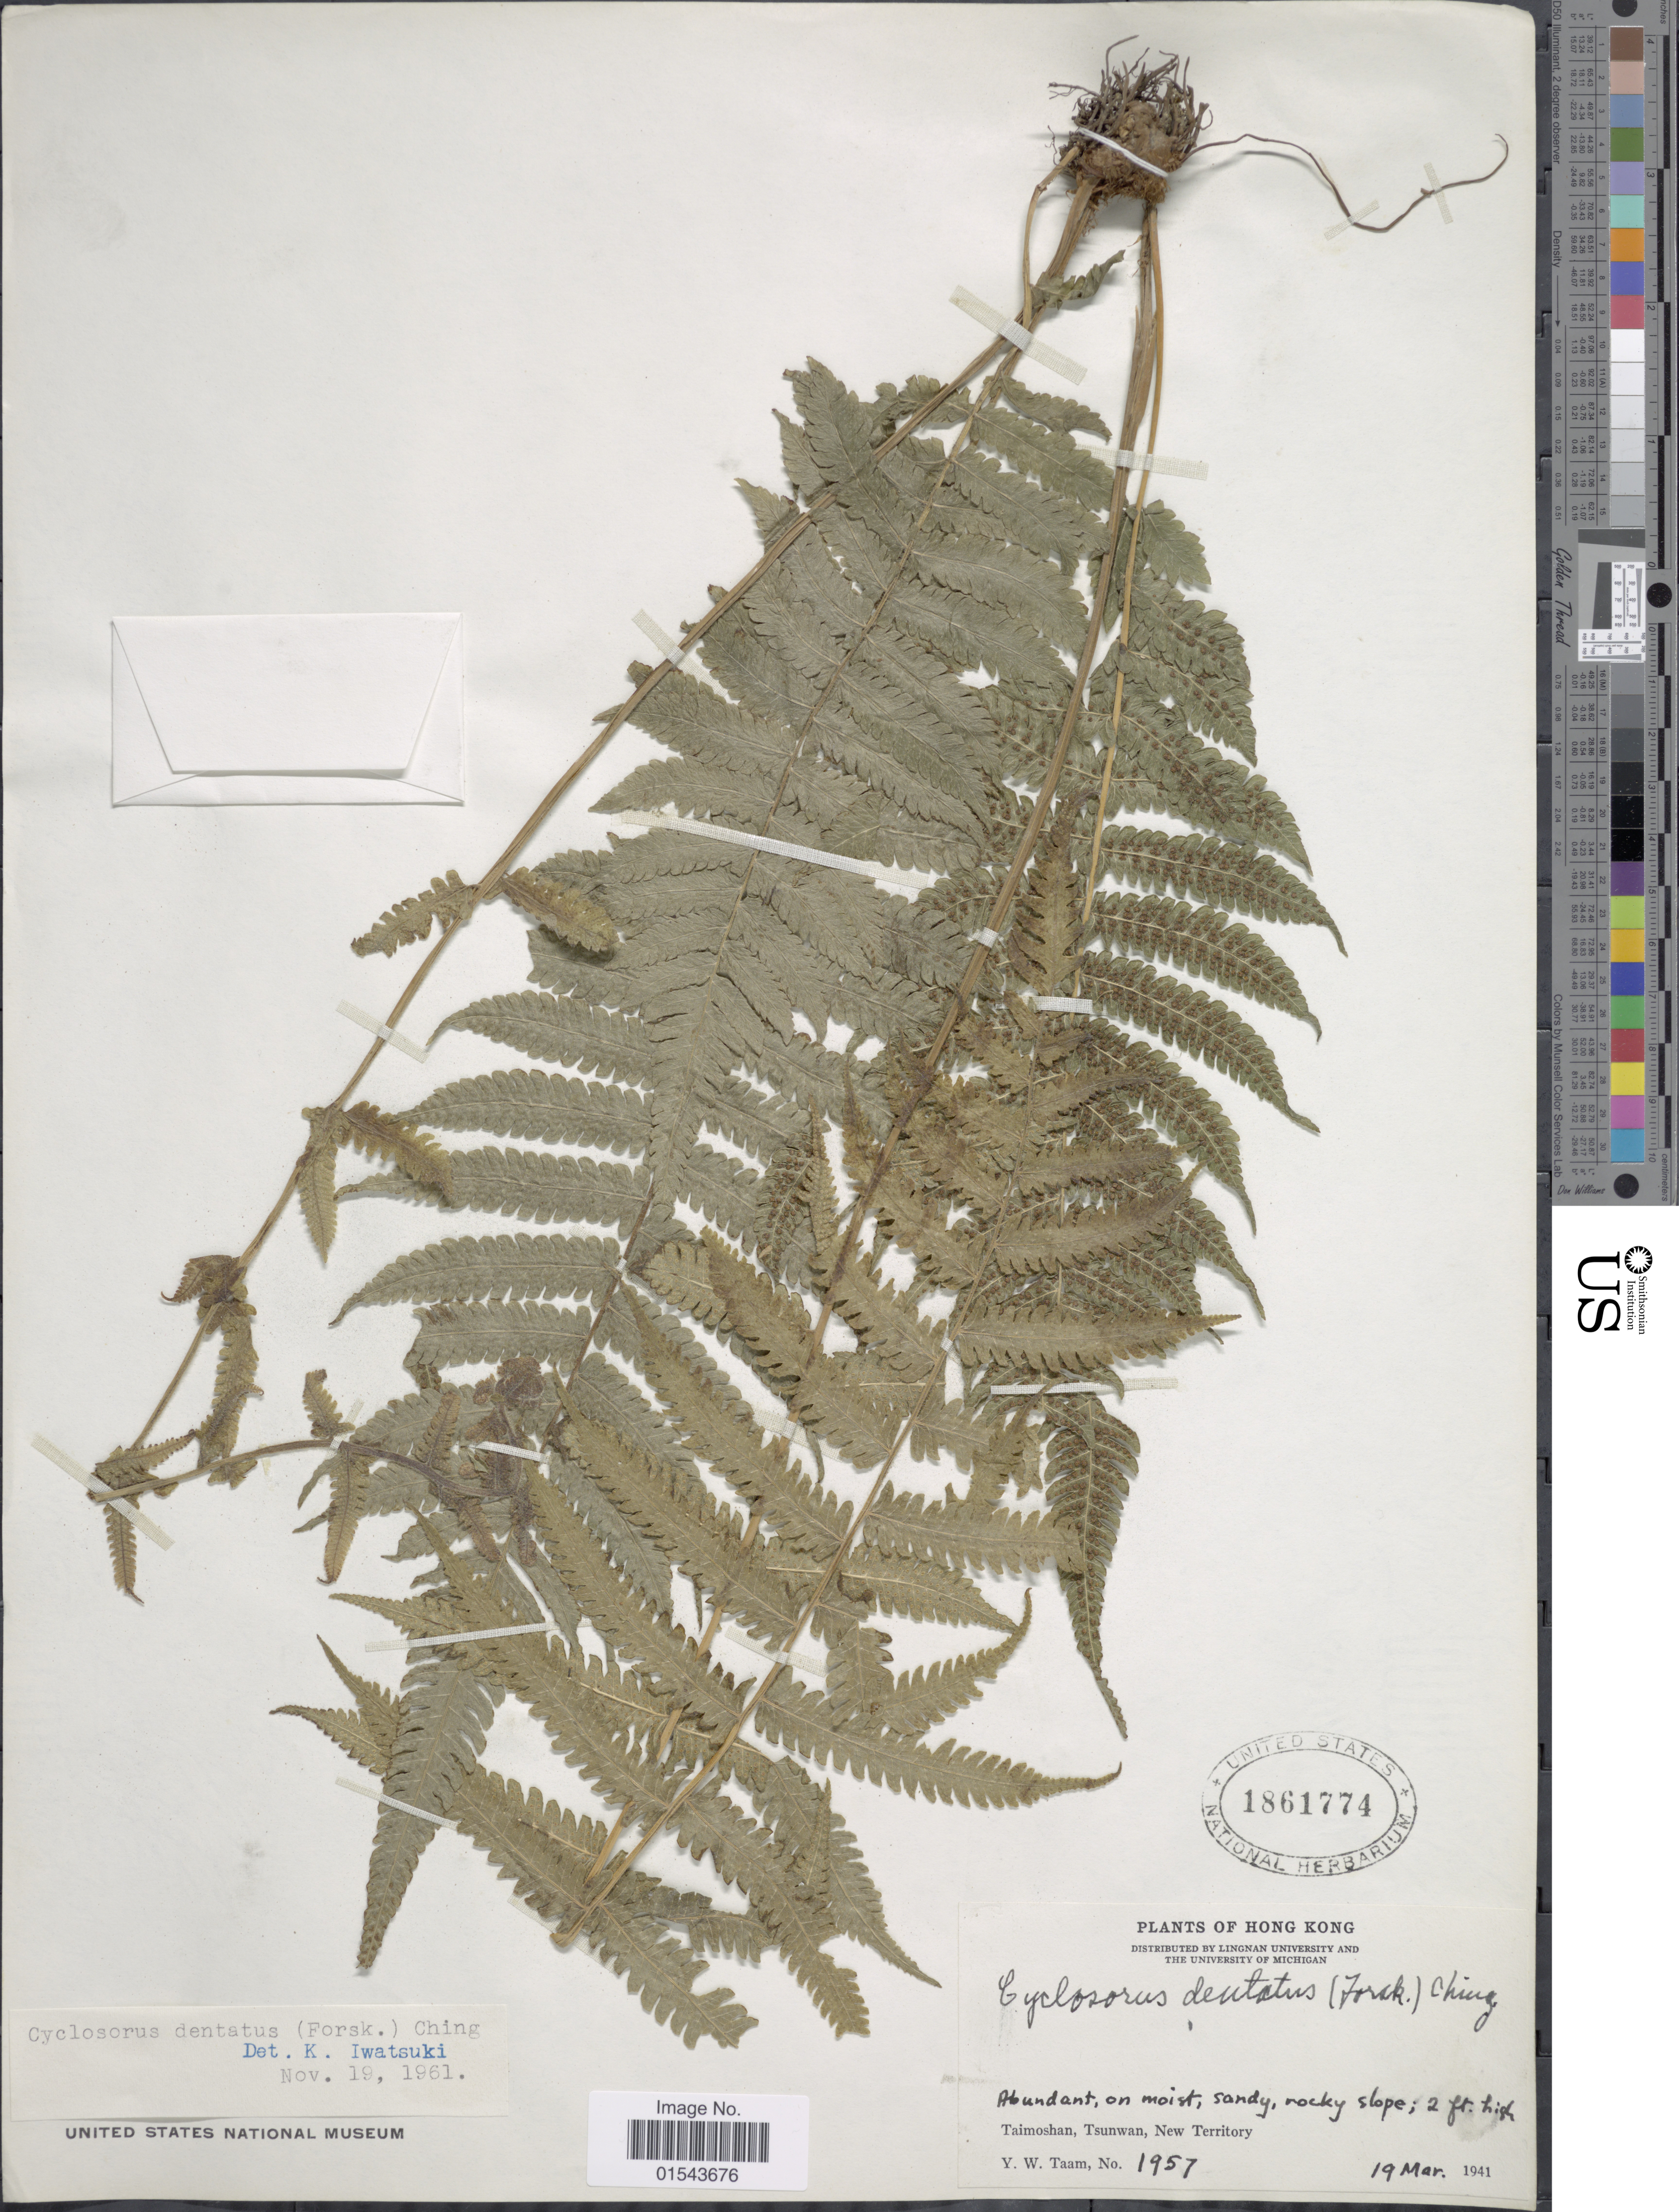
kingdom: Plantae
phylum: Tracheophyta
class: Polypodiopsida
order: Polypodiales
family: Thelypteridaceae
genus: Christella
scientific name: Christella dentata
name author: (Forssk.) Brownsey & Jermy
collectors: Y. W. Taam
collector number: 1957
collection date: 1941-03-19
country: China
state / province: Hong Kong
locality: Taimoshan, Tsunwan, New Territory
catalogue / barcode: US 1861774